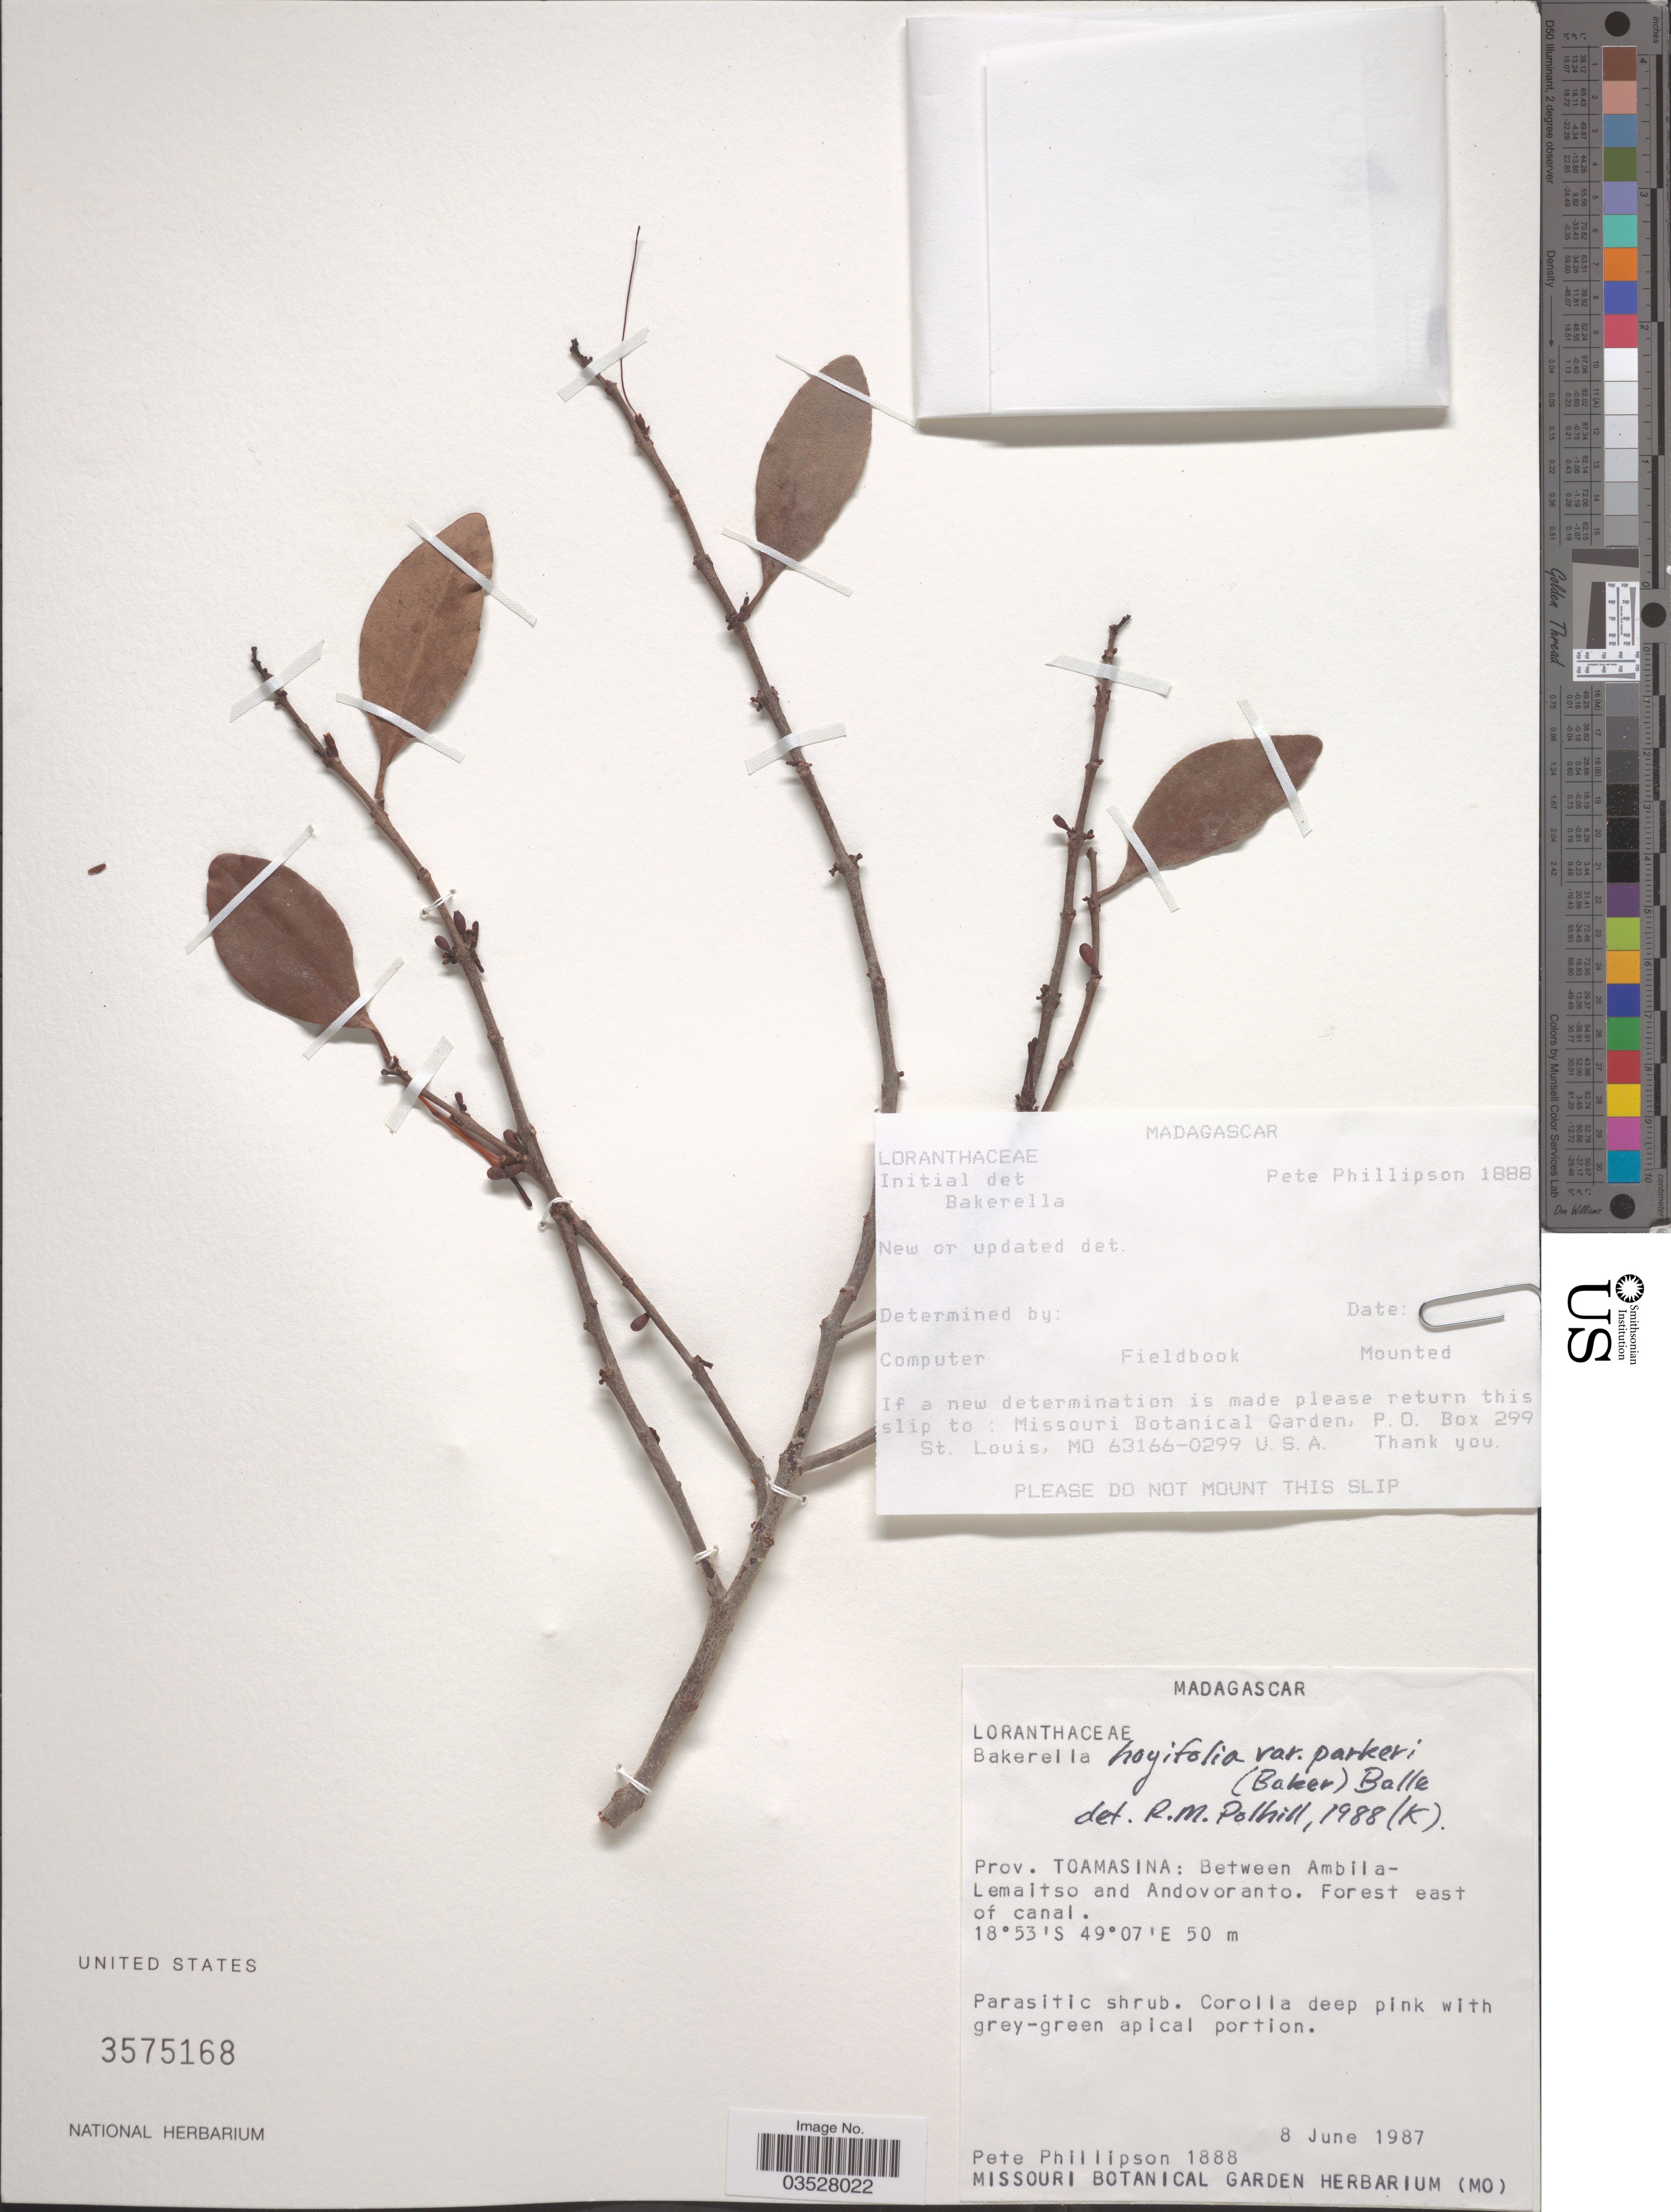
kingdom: Plantae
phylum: Tracheophyta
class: Magnoliopsida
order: Santalales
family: Loranthaceae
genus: Bakerella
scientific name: Bakerella hoyifolia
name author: (Baker) Balle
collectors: P. B. Phillipson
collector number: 1888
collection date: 1987-06-08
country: Madagascar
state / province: Atsinanana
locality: Between Ambila-Lemaitso and Andovoranto. Forest east of canal.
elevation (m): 50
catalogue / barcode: US 3575168